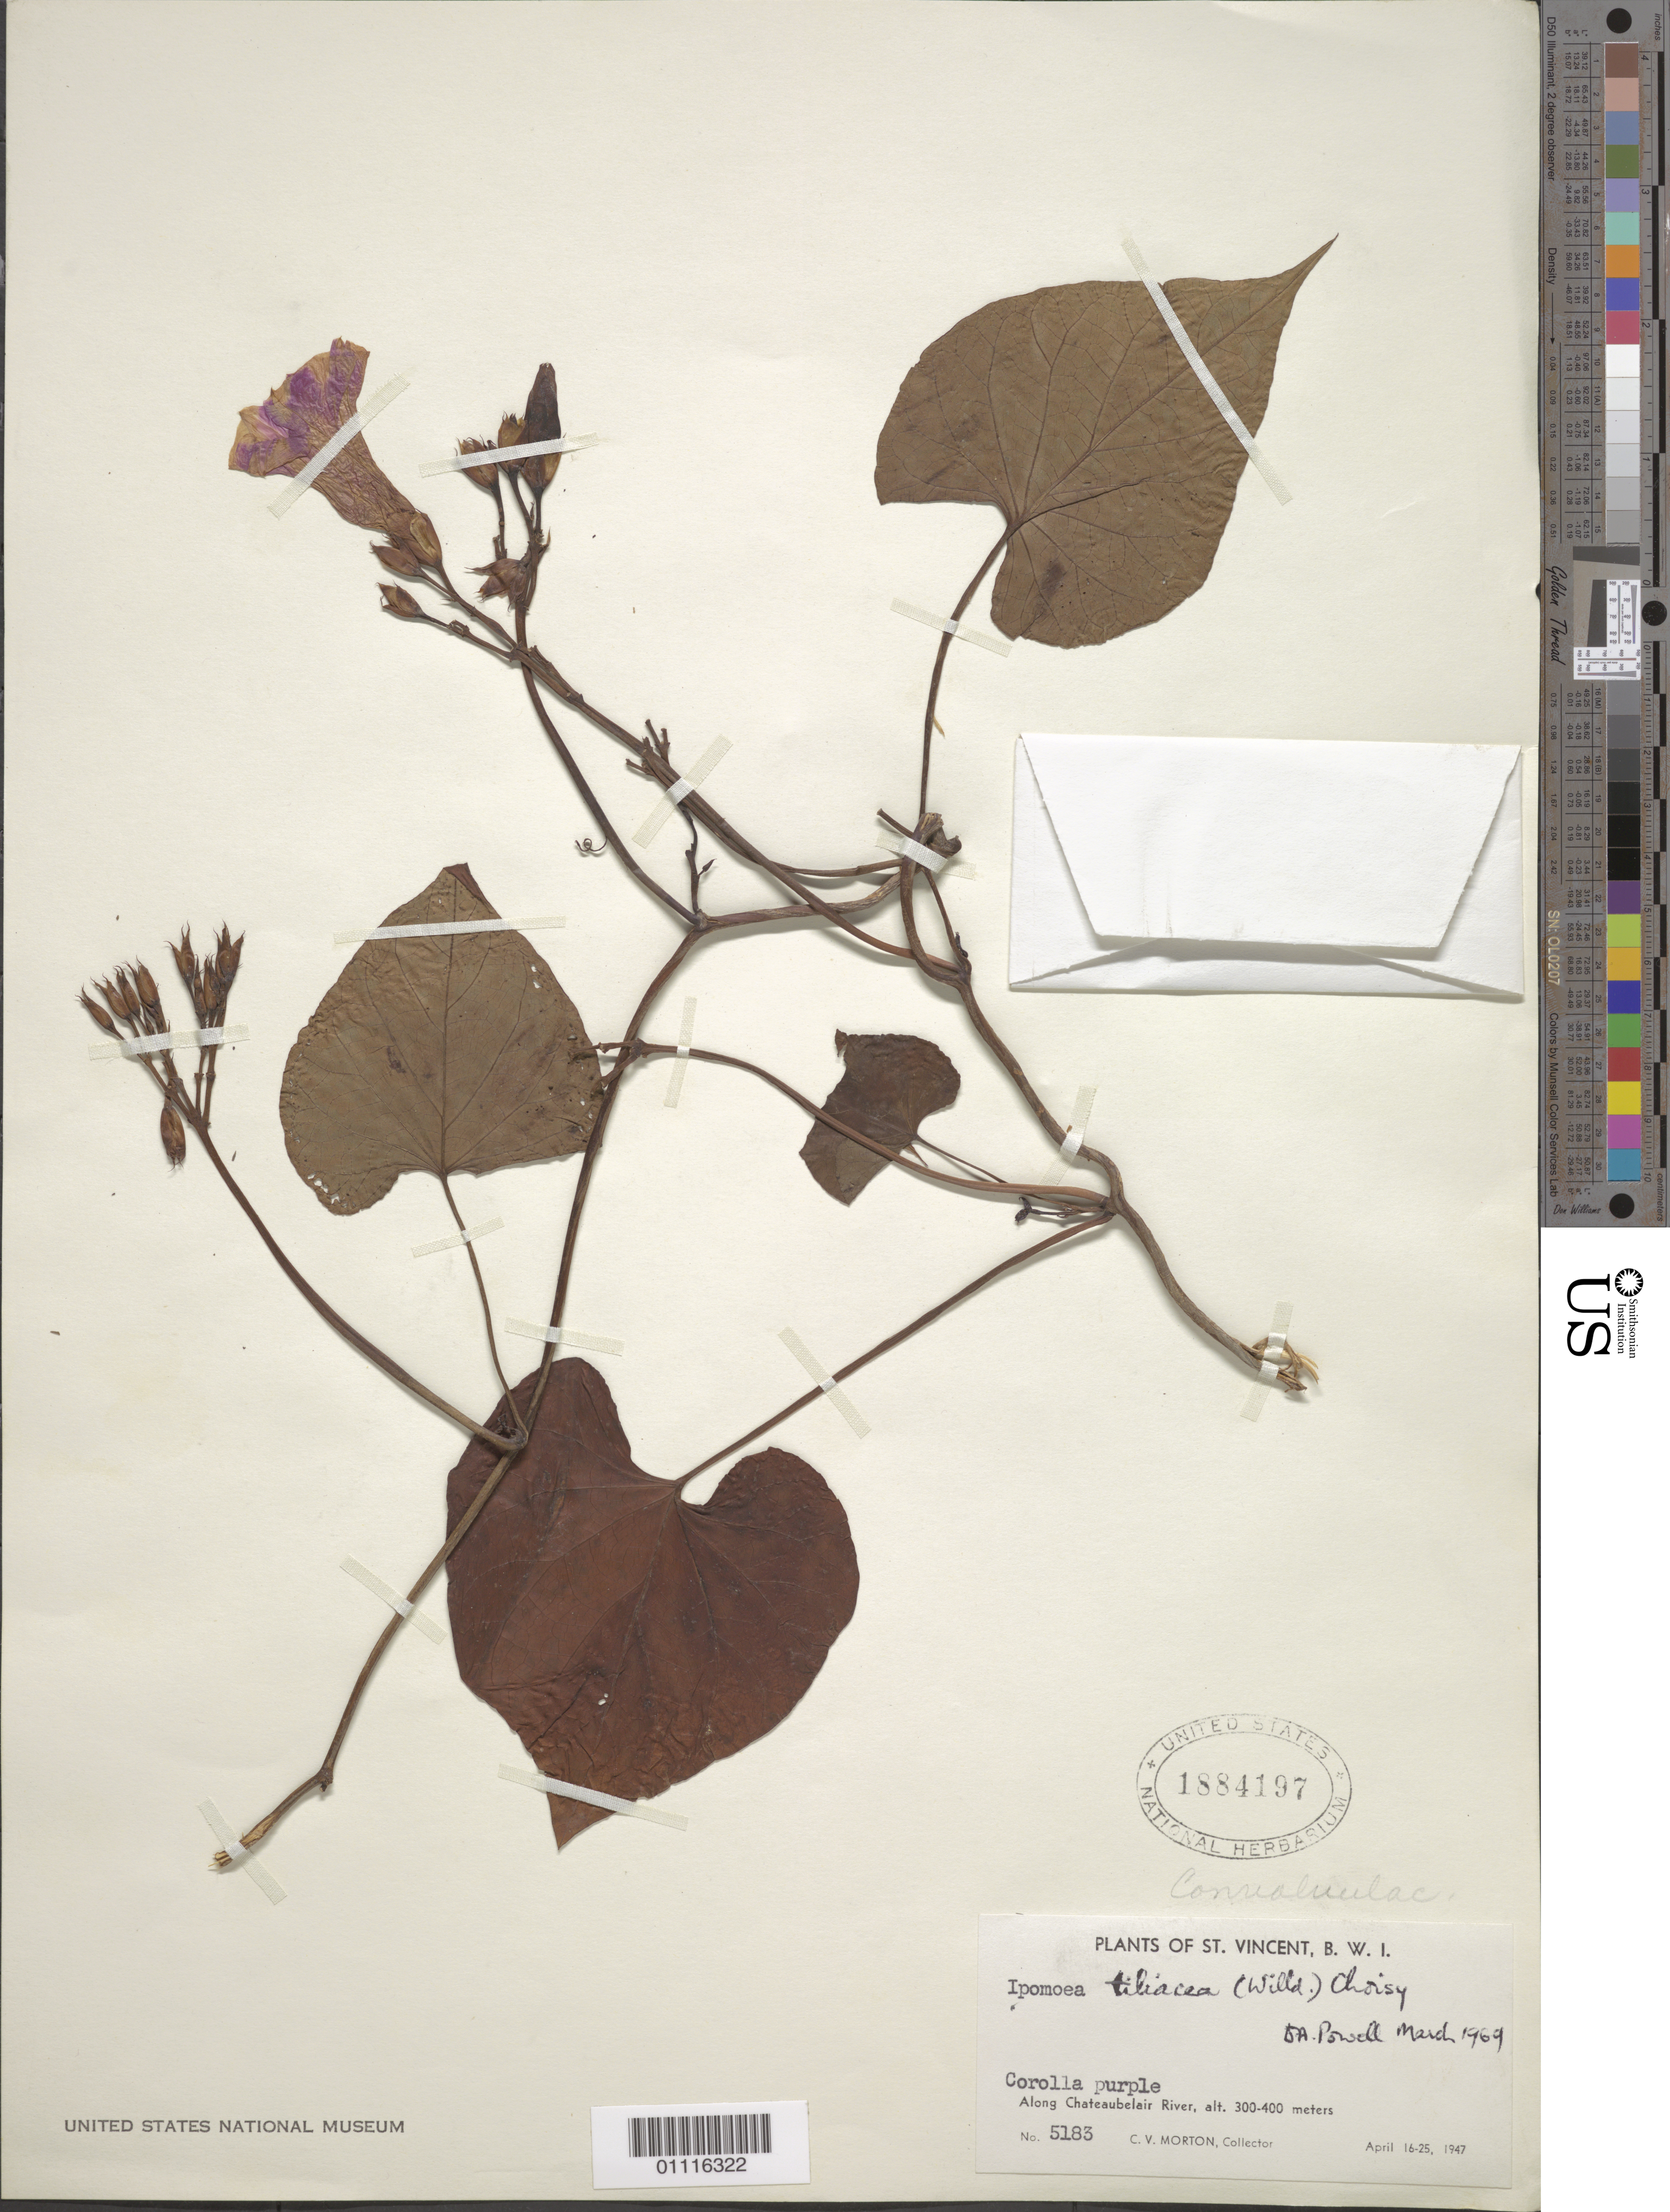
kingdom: Plantae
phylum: Tracheophyta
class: Magnoliopsida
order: Solanales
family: Convolvulaceae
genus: Ipomoea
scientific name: Ipomoea tiliacea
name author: (Willd.) Choisy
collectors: C. V. Morton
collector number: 5183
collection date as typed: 16 Apr 1947 to 25 Apr 1947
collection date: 1947-04-16/1947-04-25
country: St. Vincent - Grenadines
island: St. Vincent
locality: Along Chateaubelair River.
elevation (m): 300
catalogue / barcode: US 1884197